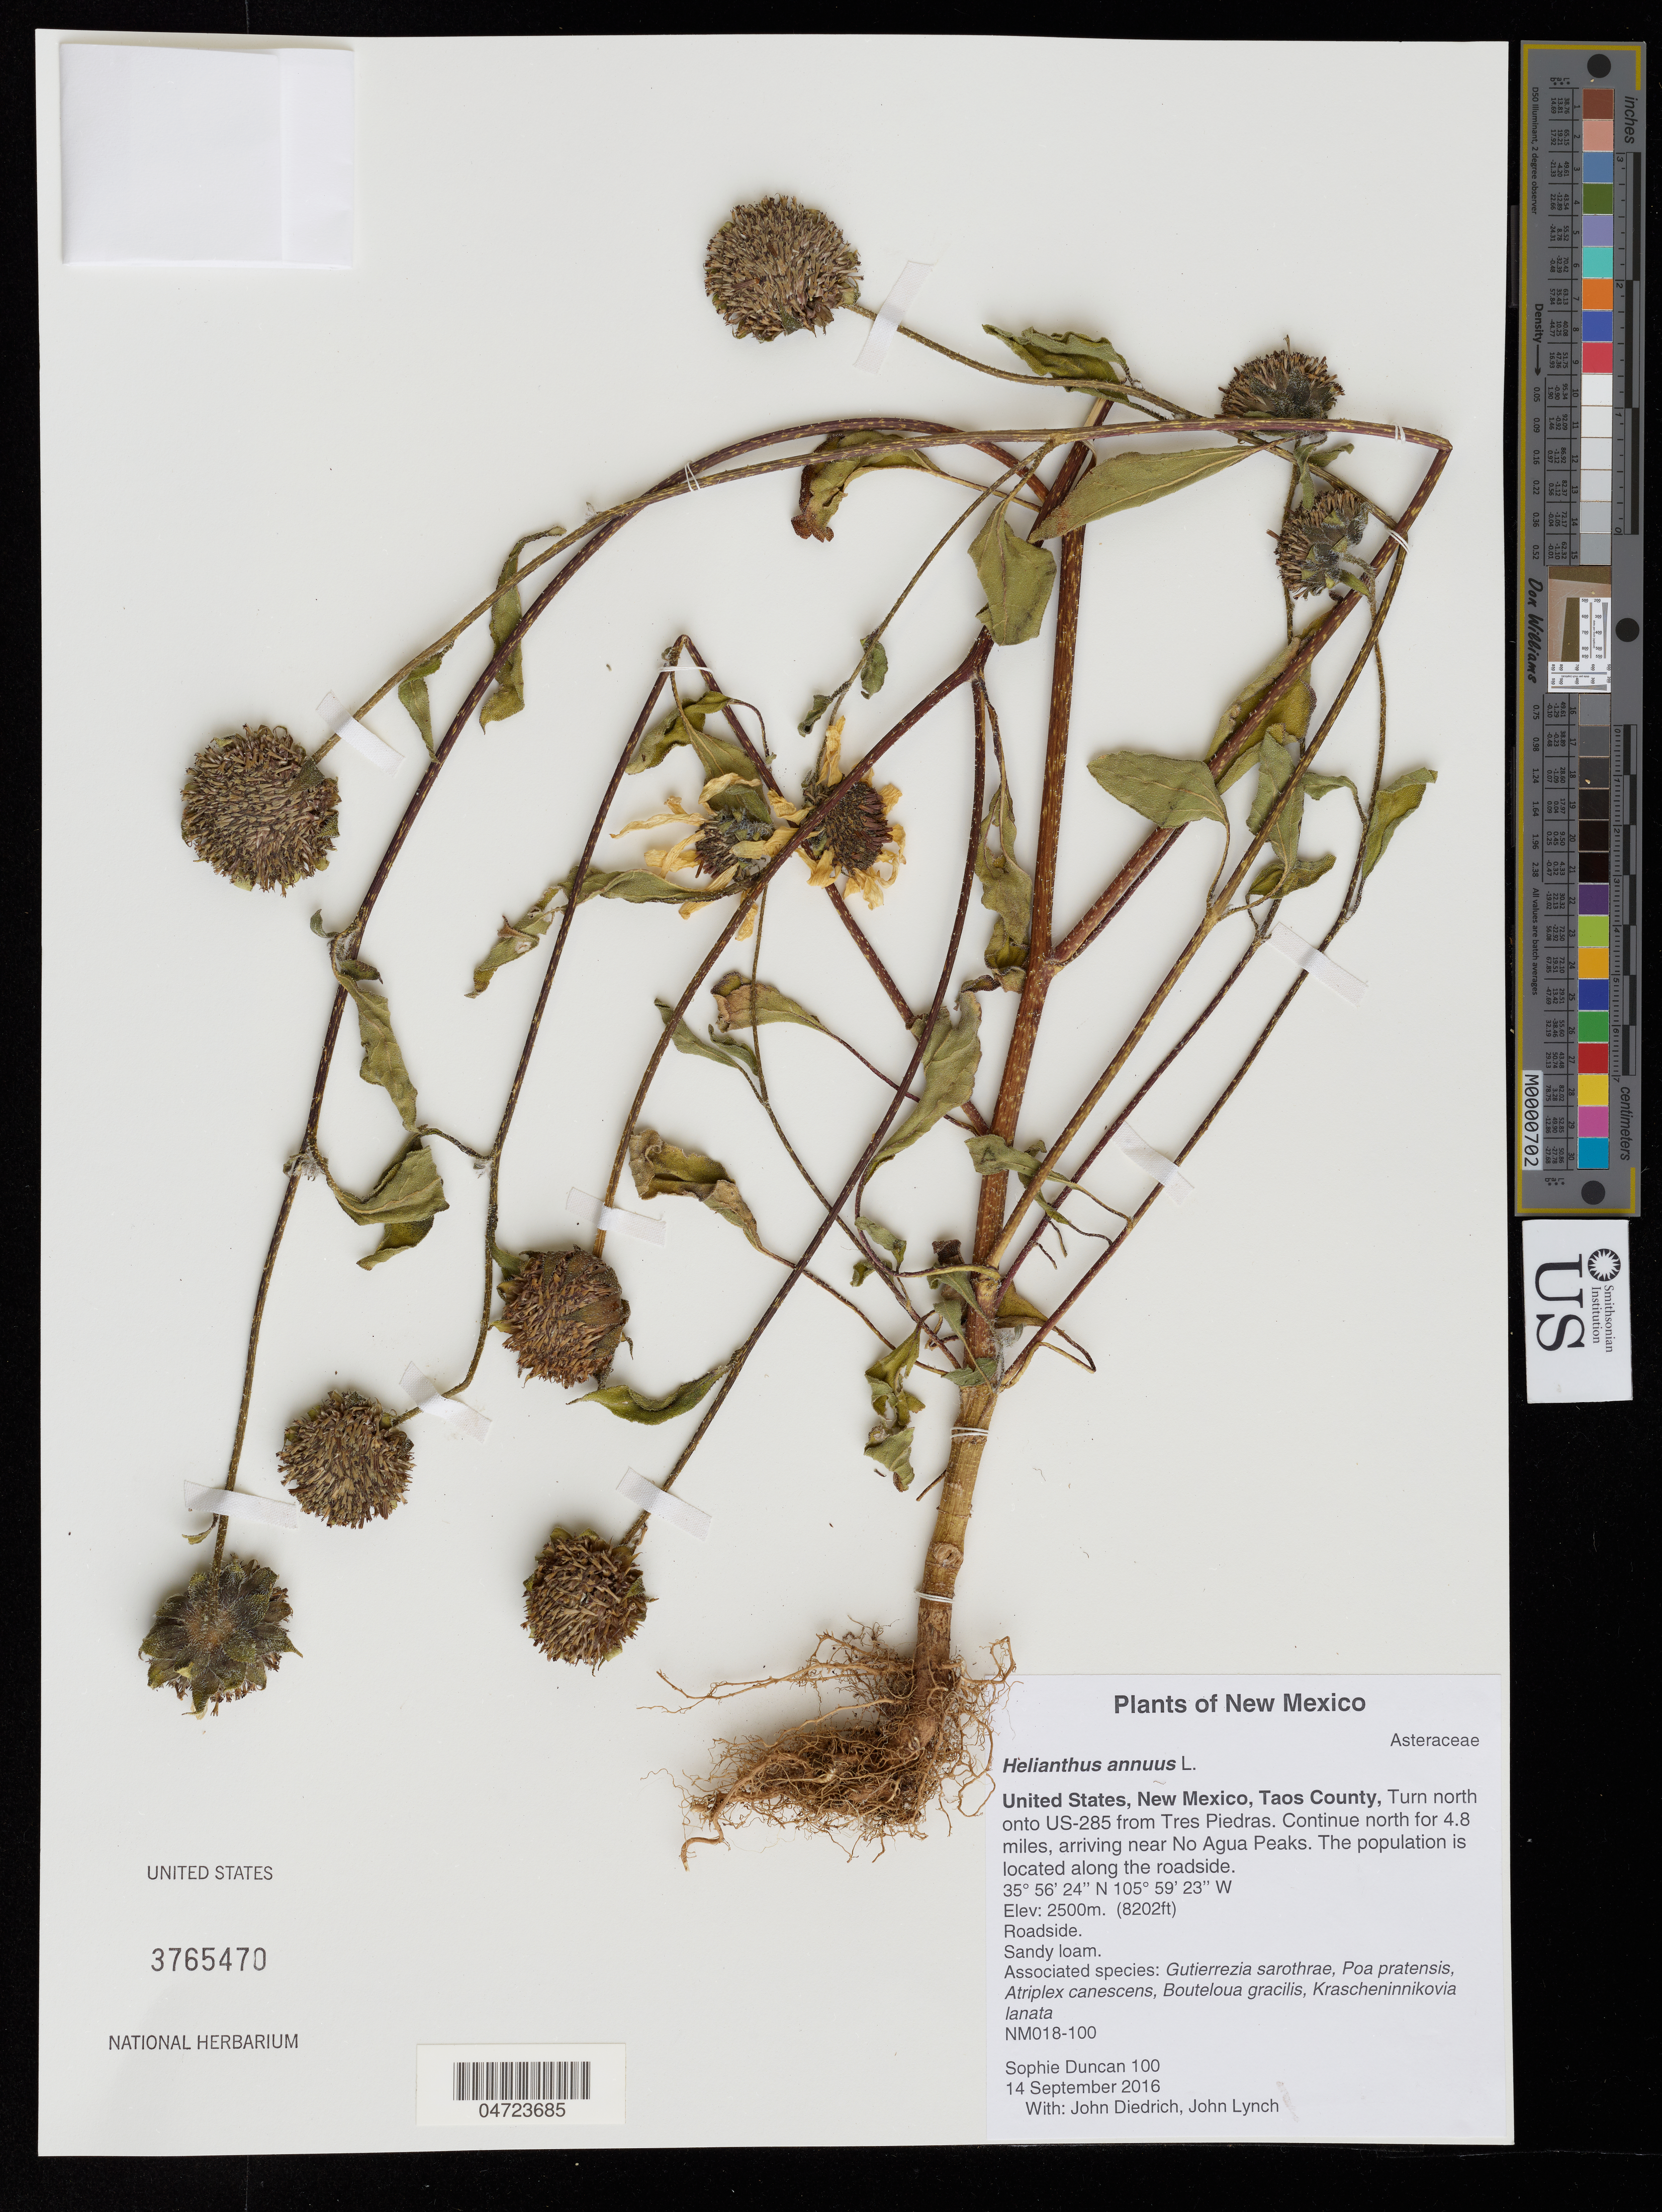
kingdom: Plantae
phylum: Tracheophyta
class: Magnoliopsida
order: Asterales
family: Asteraceae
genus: Helianthus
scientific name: Helianthus annuus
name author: L.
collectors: S. Duncan, J. Diedrich & J. Lynch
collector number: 100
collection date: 2016-09-14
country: United States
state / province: New Mexico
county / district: Taos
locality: Taos County. Turn north onto US-285 from Tres Piedras. Continue north for 4.8 miles, arriving near No Agua Peaks. The population is located along the roadside.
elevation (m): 2500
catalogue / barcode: US 3765470